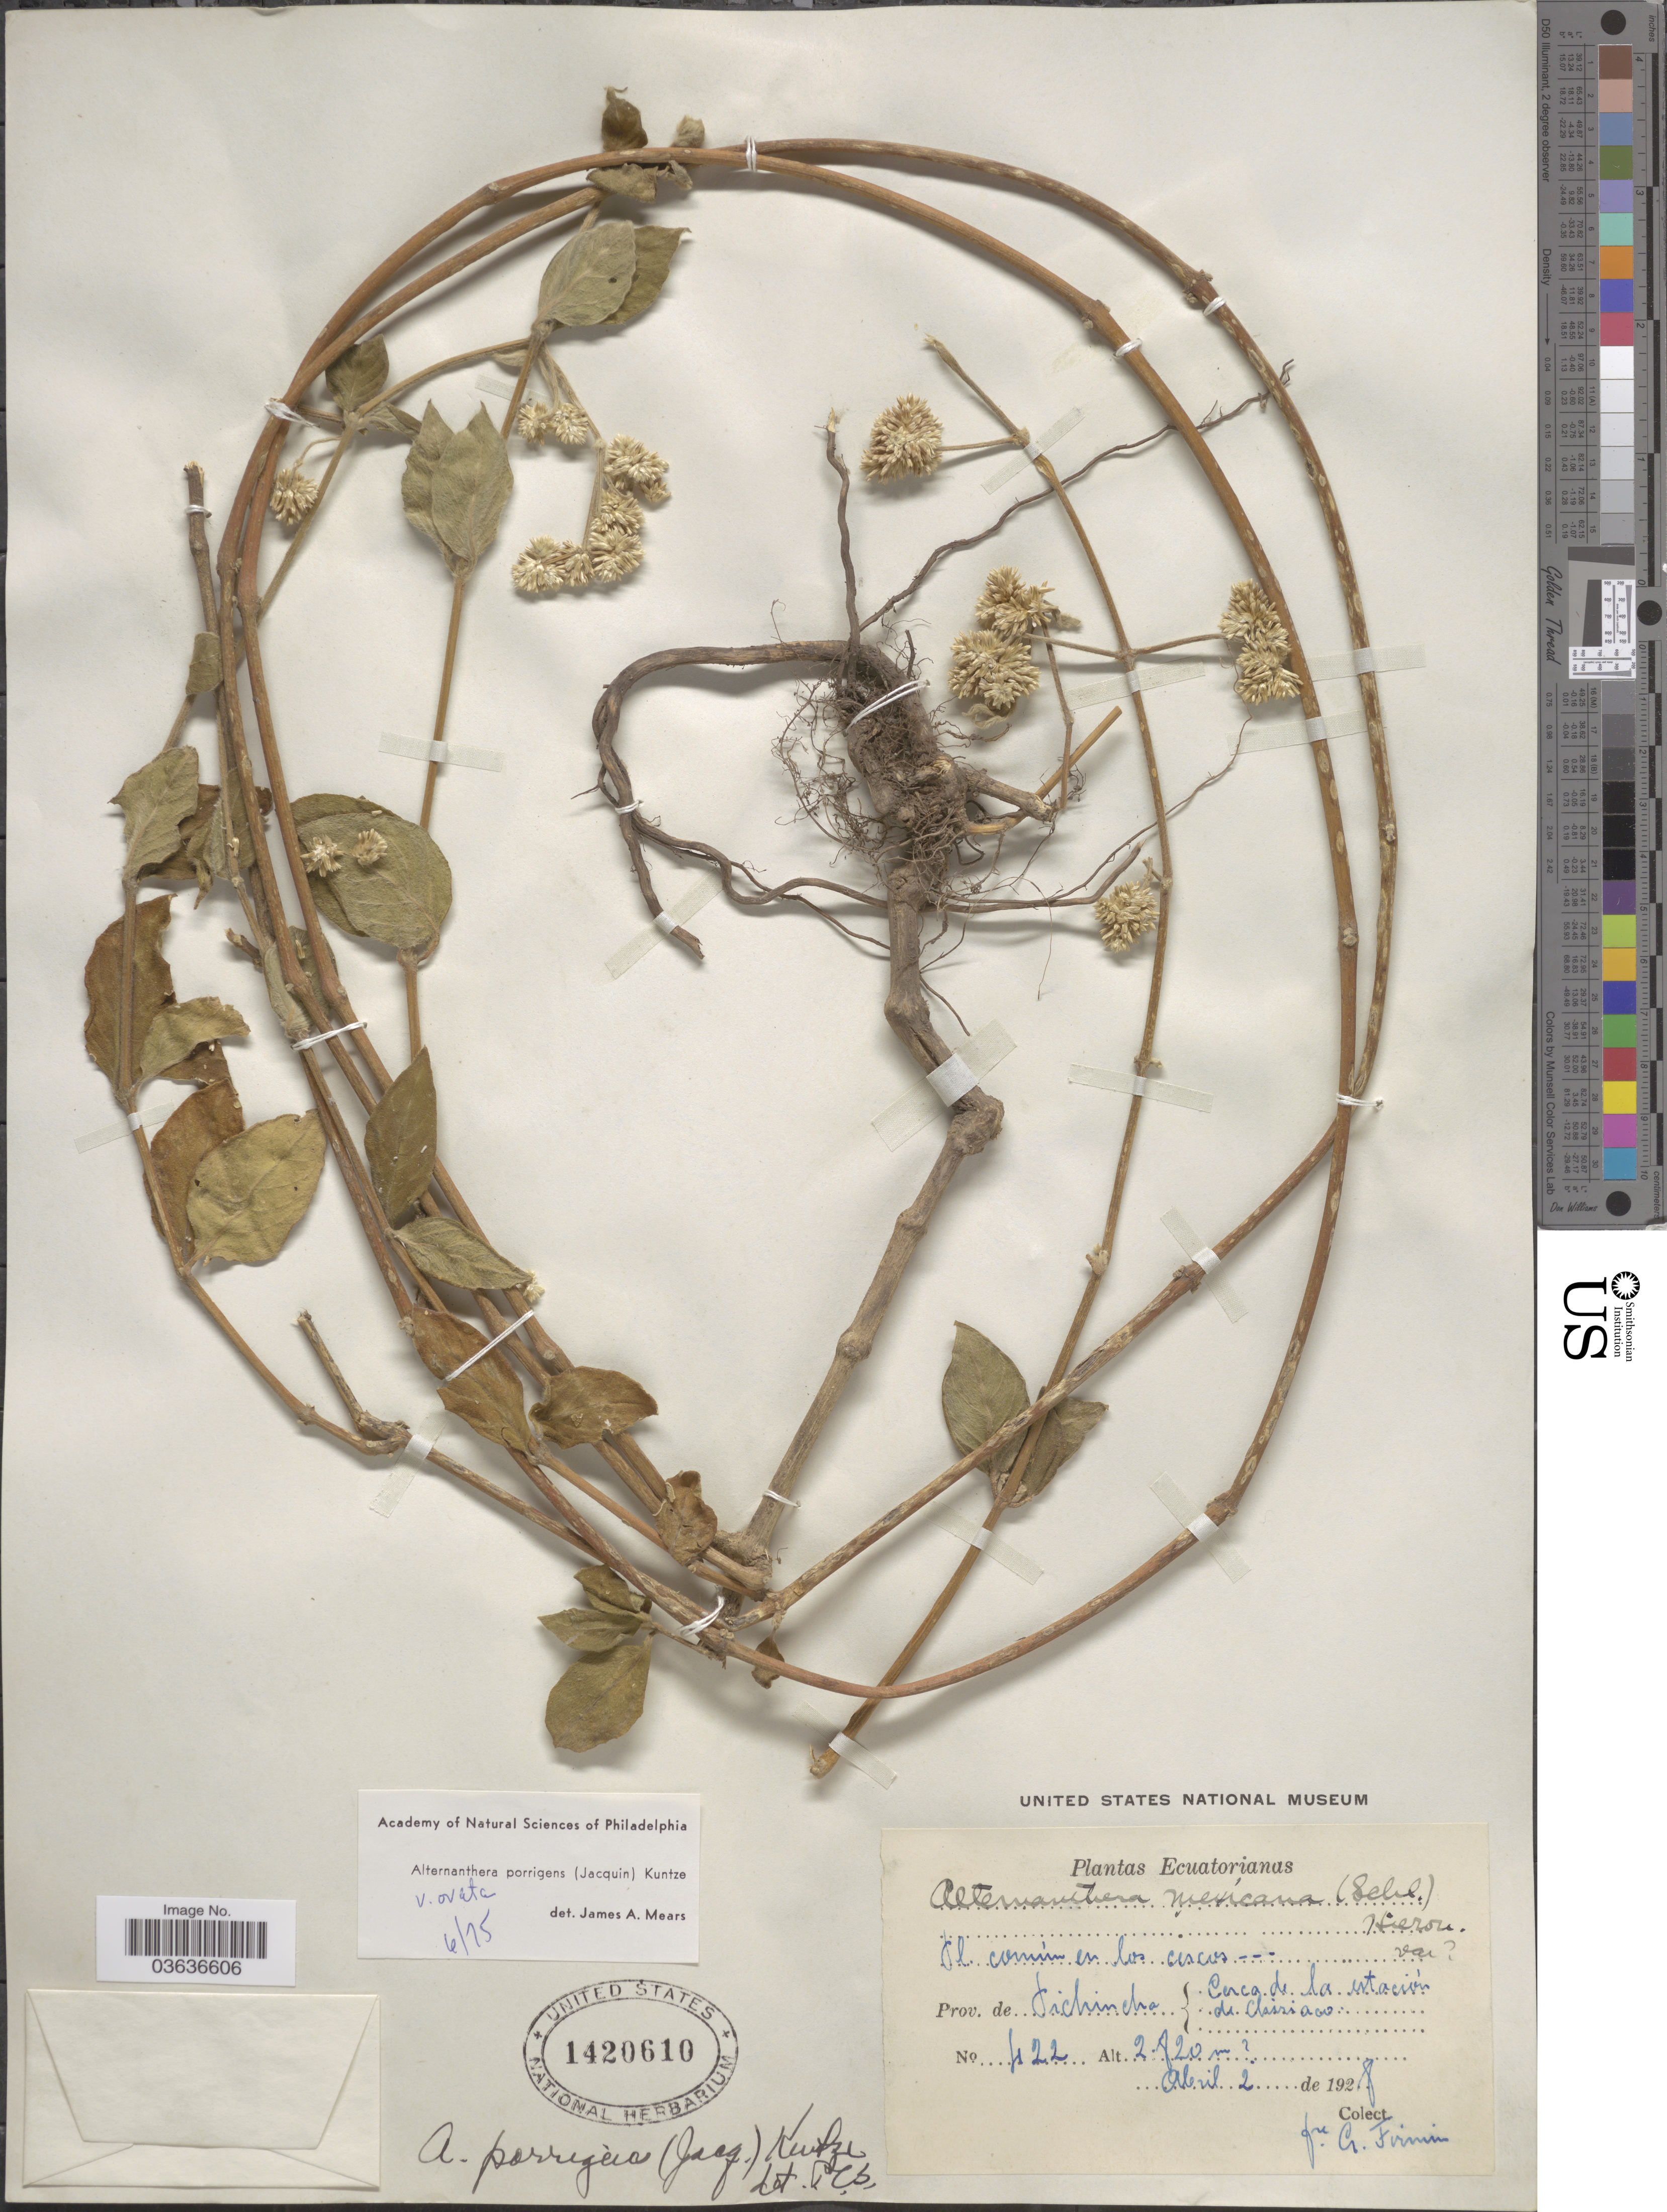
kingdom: Plantae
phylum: Tracheophyta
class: Magnoliopsida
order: Caryophyllales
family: Amaranthaceae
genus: Alternanthera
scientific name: Alternanthera porrigens var. ovata Mears var. nov. ined.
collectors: F. Firmin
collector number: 422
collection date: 1928-04-02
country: Ecuador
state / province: Pichincha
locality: Cerca de la estación de Chiriaco.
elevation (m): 2820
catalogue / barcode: US 1420610